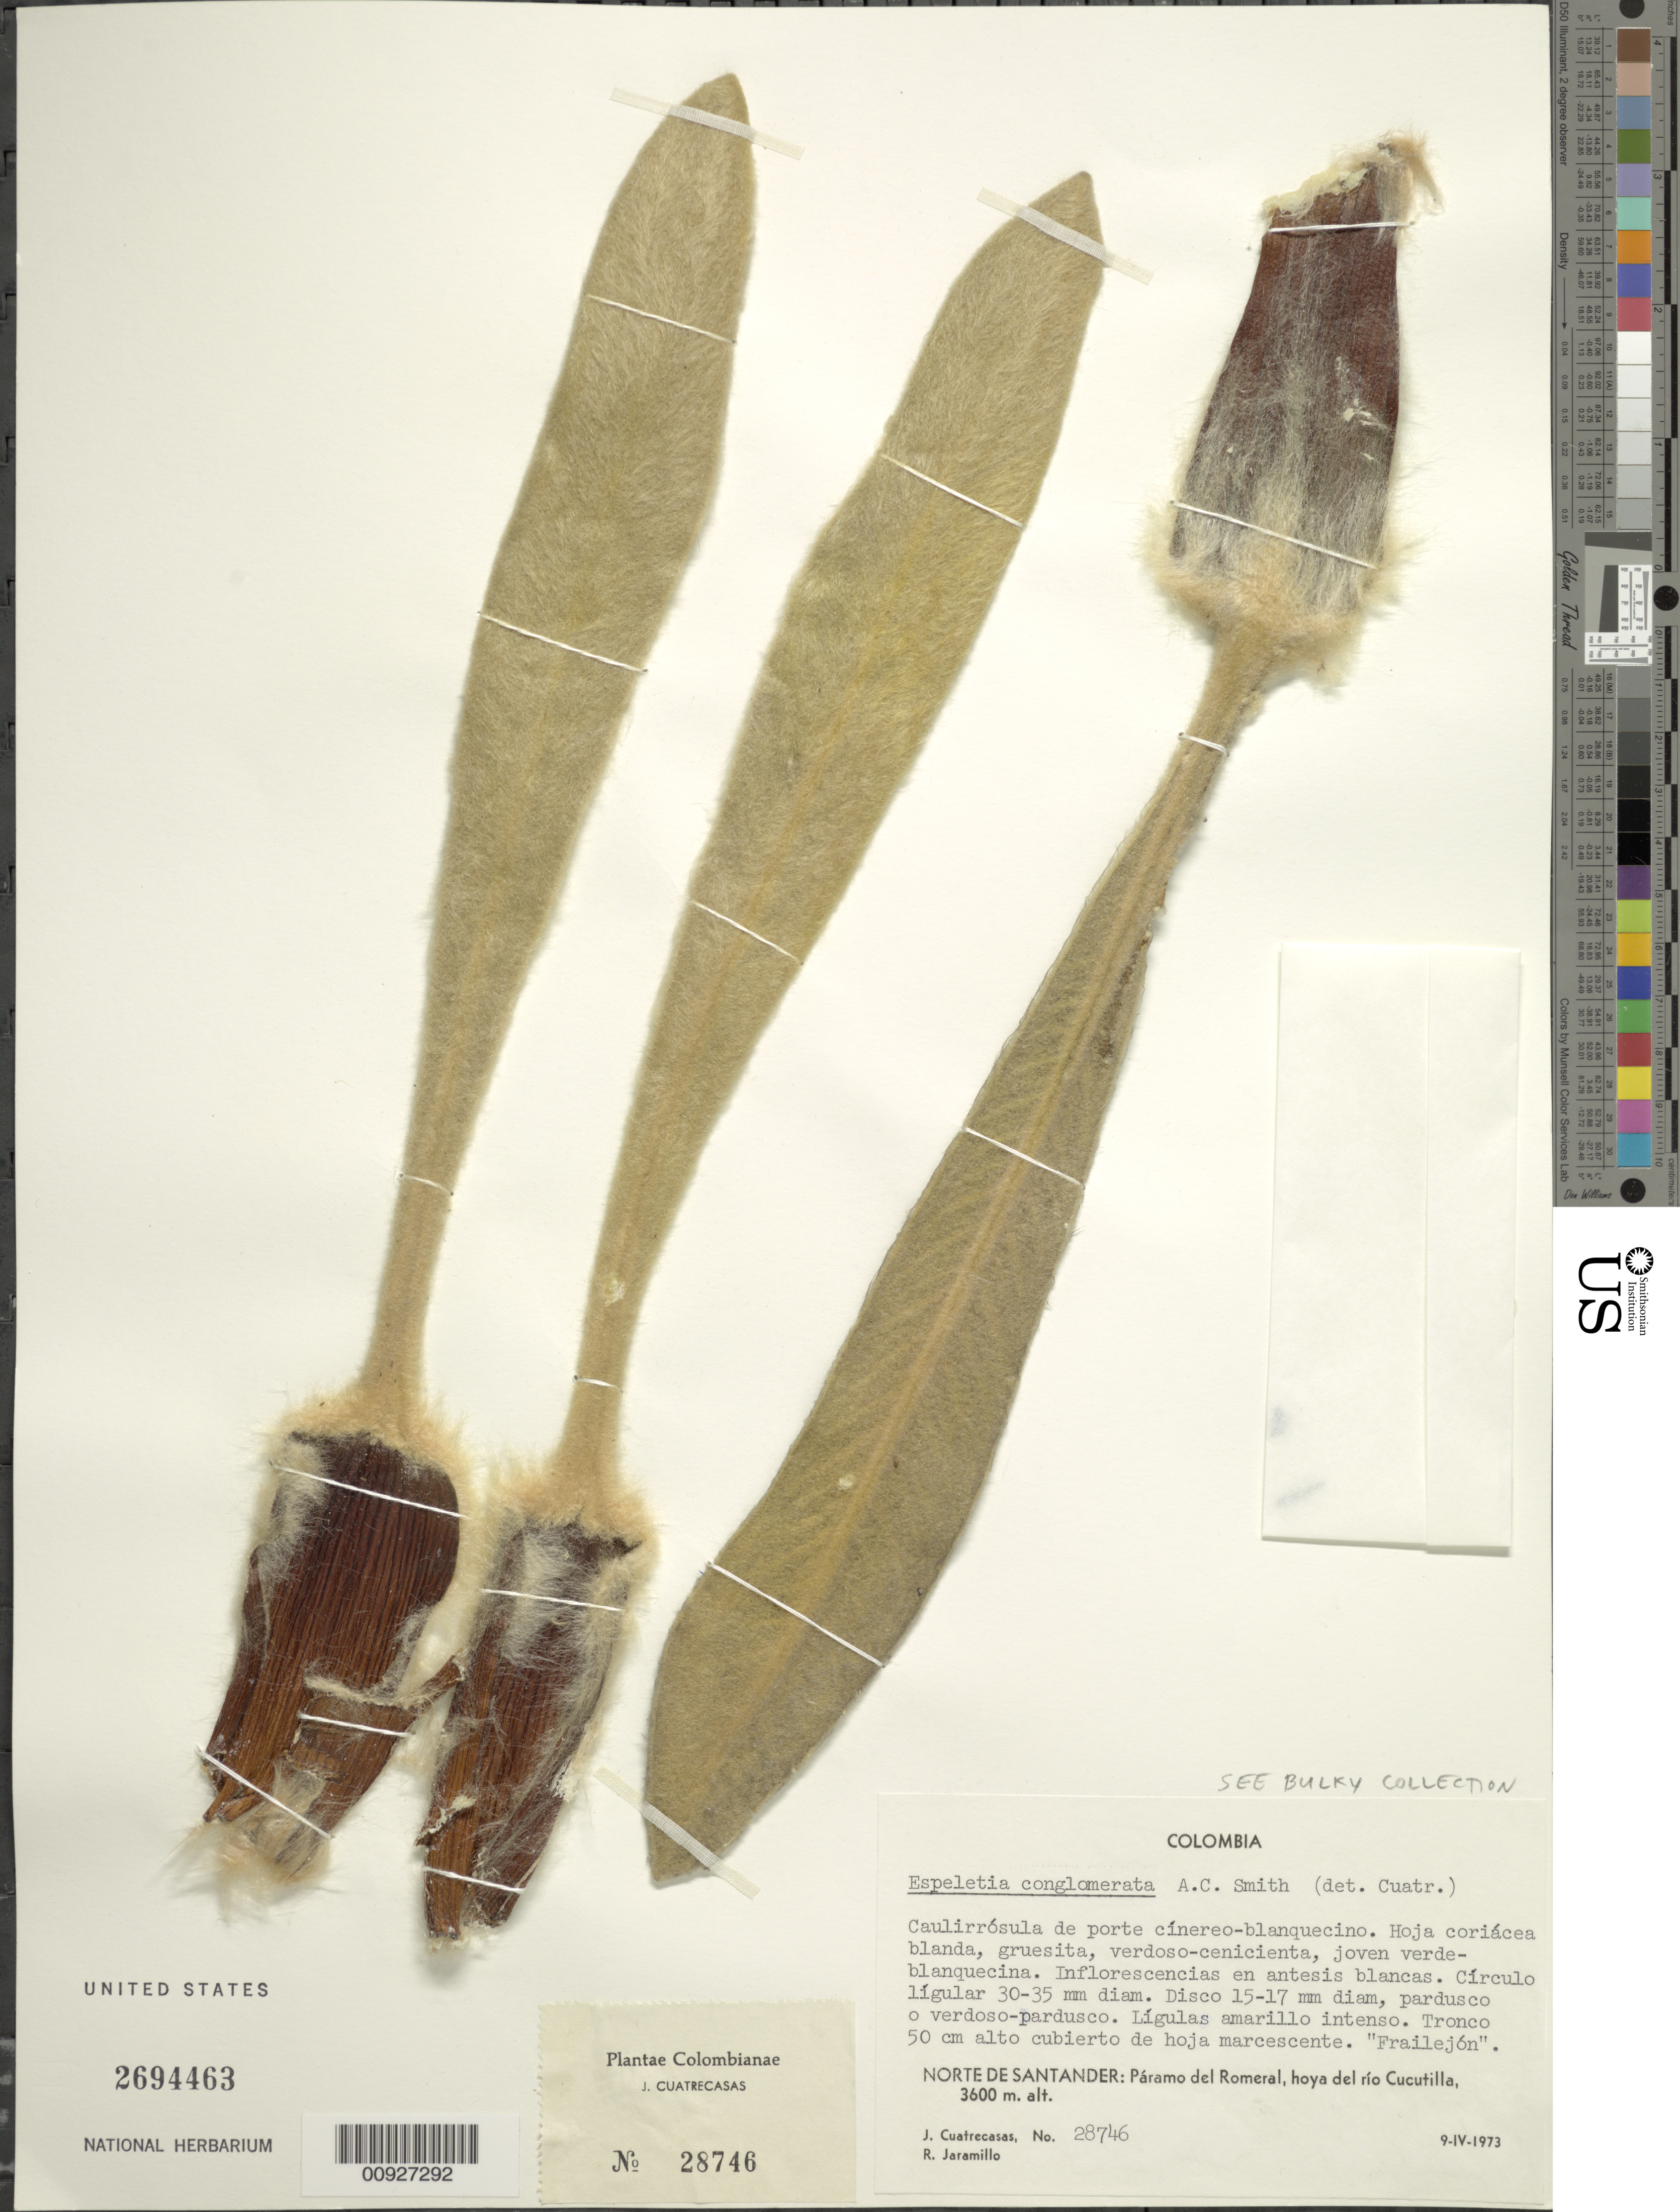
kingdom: Plantae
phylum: Tracheophyta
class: Magnoliopsida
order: Asterales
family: Asteraceae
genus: Espeletia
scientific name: Espeletia conglomerata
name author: A.C. Sm.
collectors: J. Cuatrecasas & R. Jaramillo M.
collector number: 28746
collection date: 1973-04-09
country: Colombia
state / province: Norte de Santander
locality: P. del Romeral. P. del Romeral, hoya del río Cucutilla.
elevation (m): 3600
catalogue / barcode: US 2694463